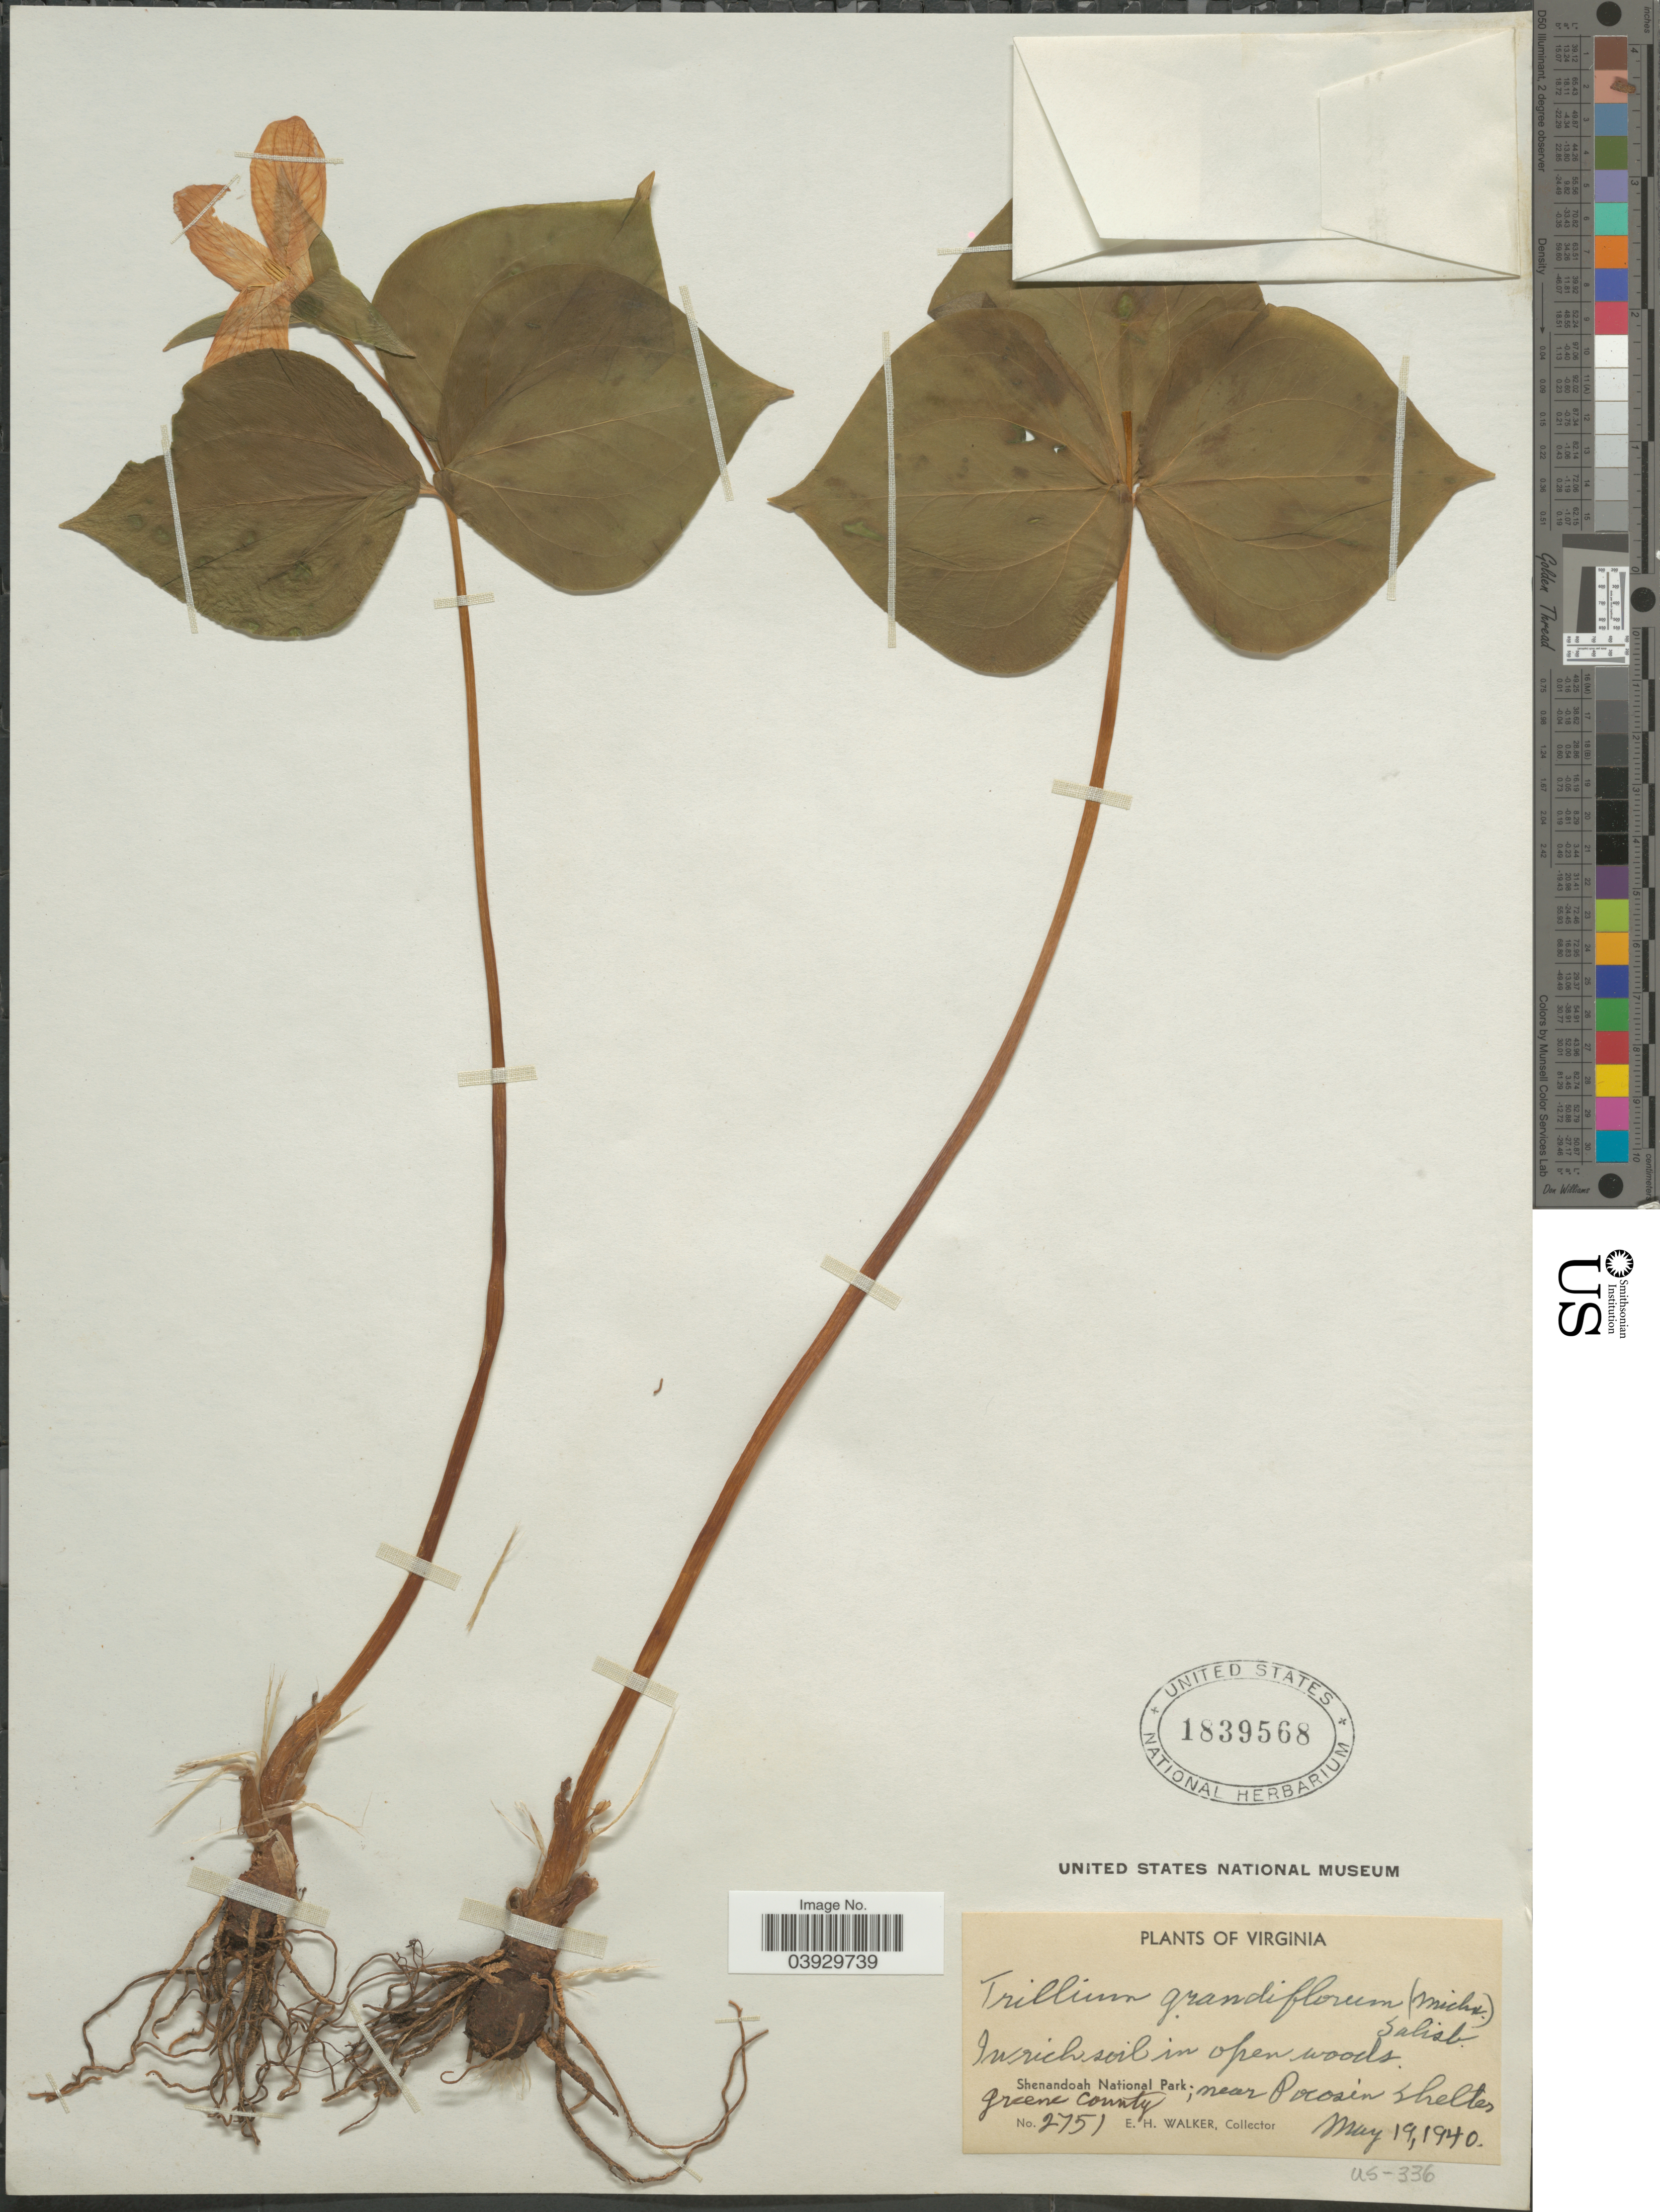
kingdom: Plantae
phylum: Tracheophyta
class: Liliopsida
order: Liliales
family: Melanthiaceae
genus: Trillium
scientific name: Trillium grandiflorum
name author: (Michx.) Salisb.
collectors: E. H. Walker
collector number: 2751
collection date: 1940-05-19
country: United States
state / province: Virginia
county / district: Greene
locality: Shenandoah National Park; near Pocosin Shelter Greene County.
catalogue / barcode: US 1839568